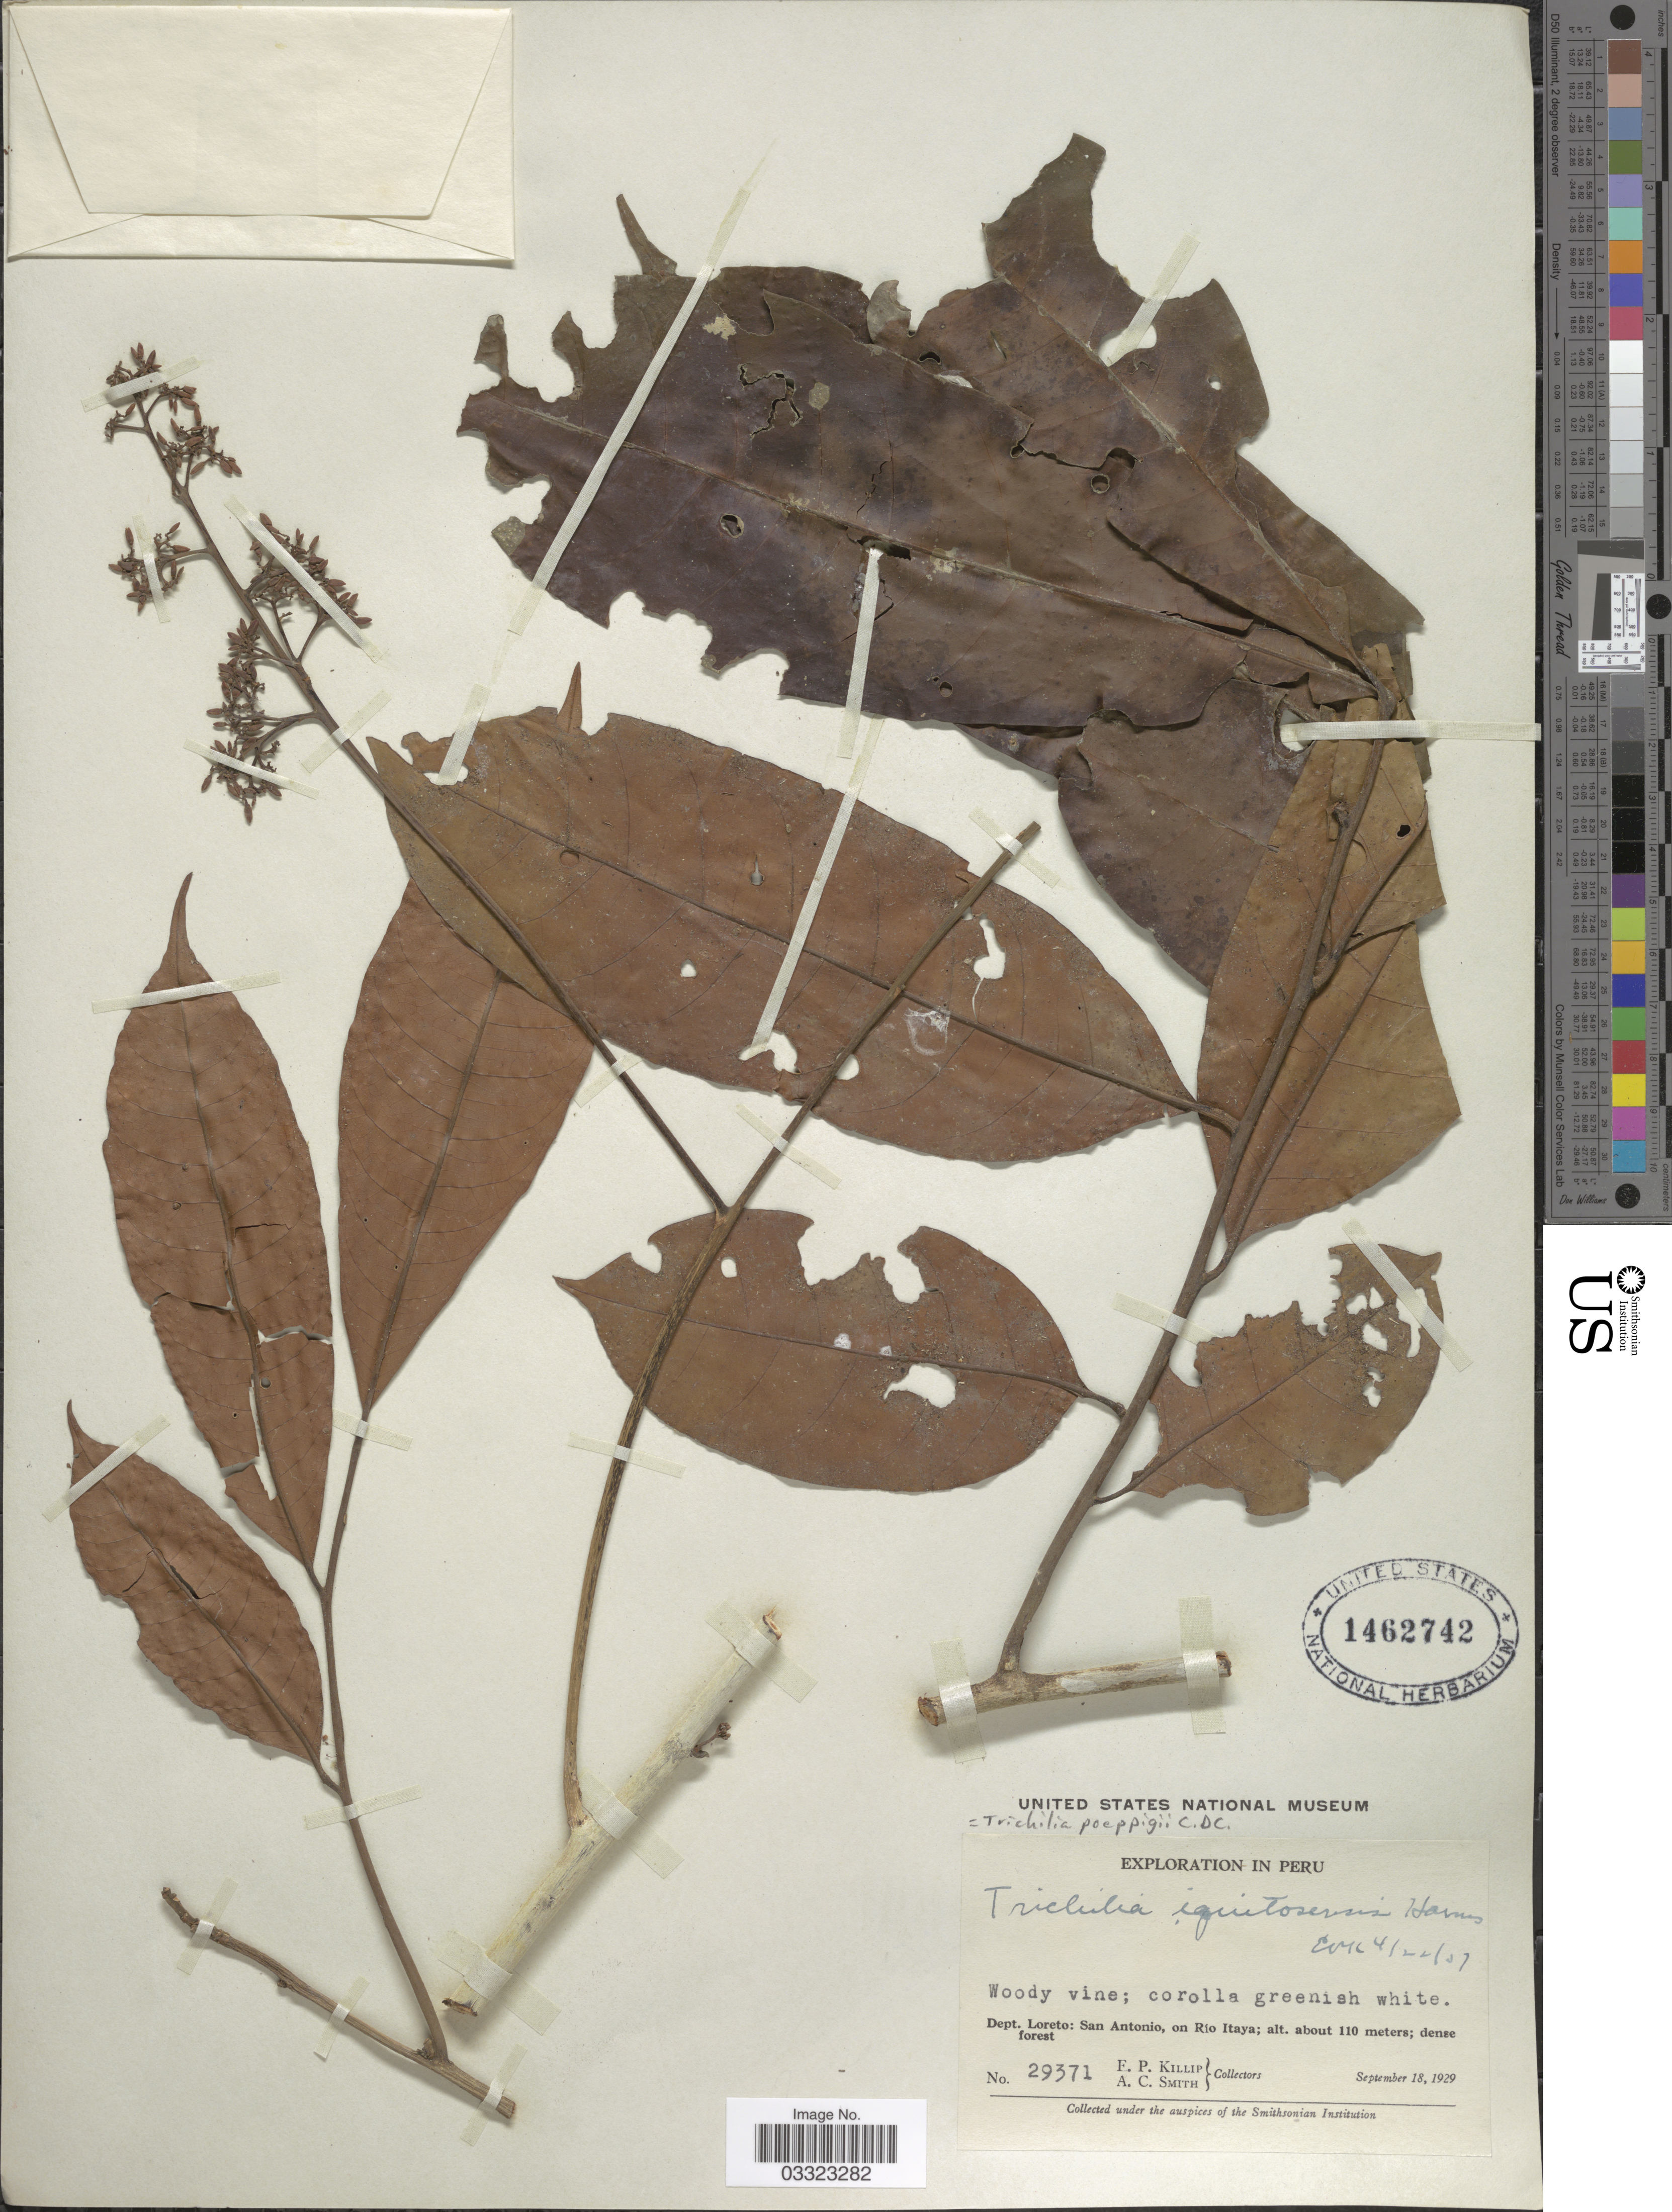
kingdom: Plantae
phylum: Tracheophyta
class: Magnoliopsida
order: Sapindales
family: Meliaceae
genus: Trichilia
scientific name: Trichilia poeppigii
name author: C. DC.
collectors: E. P. Killip & A. C. Smith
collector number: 29371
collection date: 1929-09-18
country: Peru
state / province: Loreto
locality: Dept. Loreto: San Antonio, on Río Itaya.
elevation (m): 110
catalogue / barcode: US 1462742